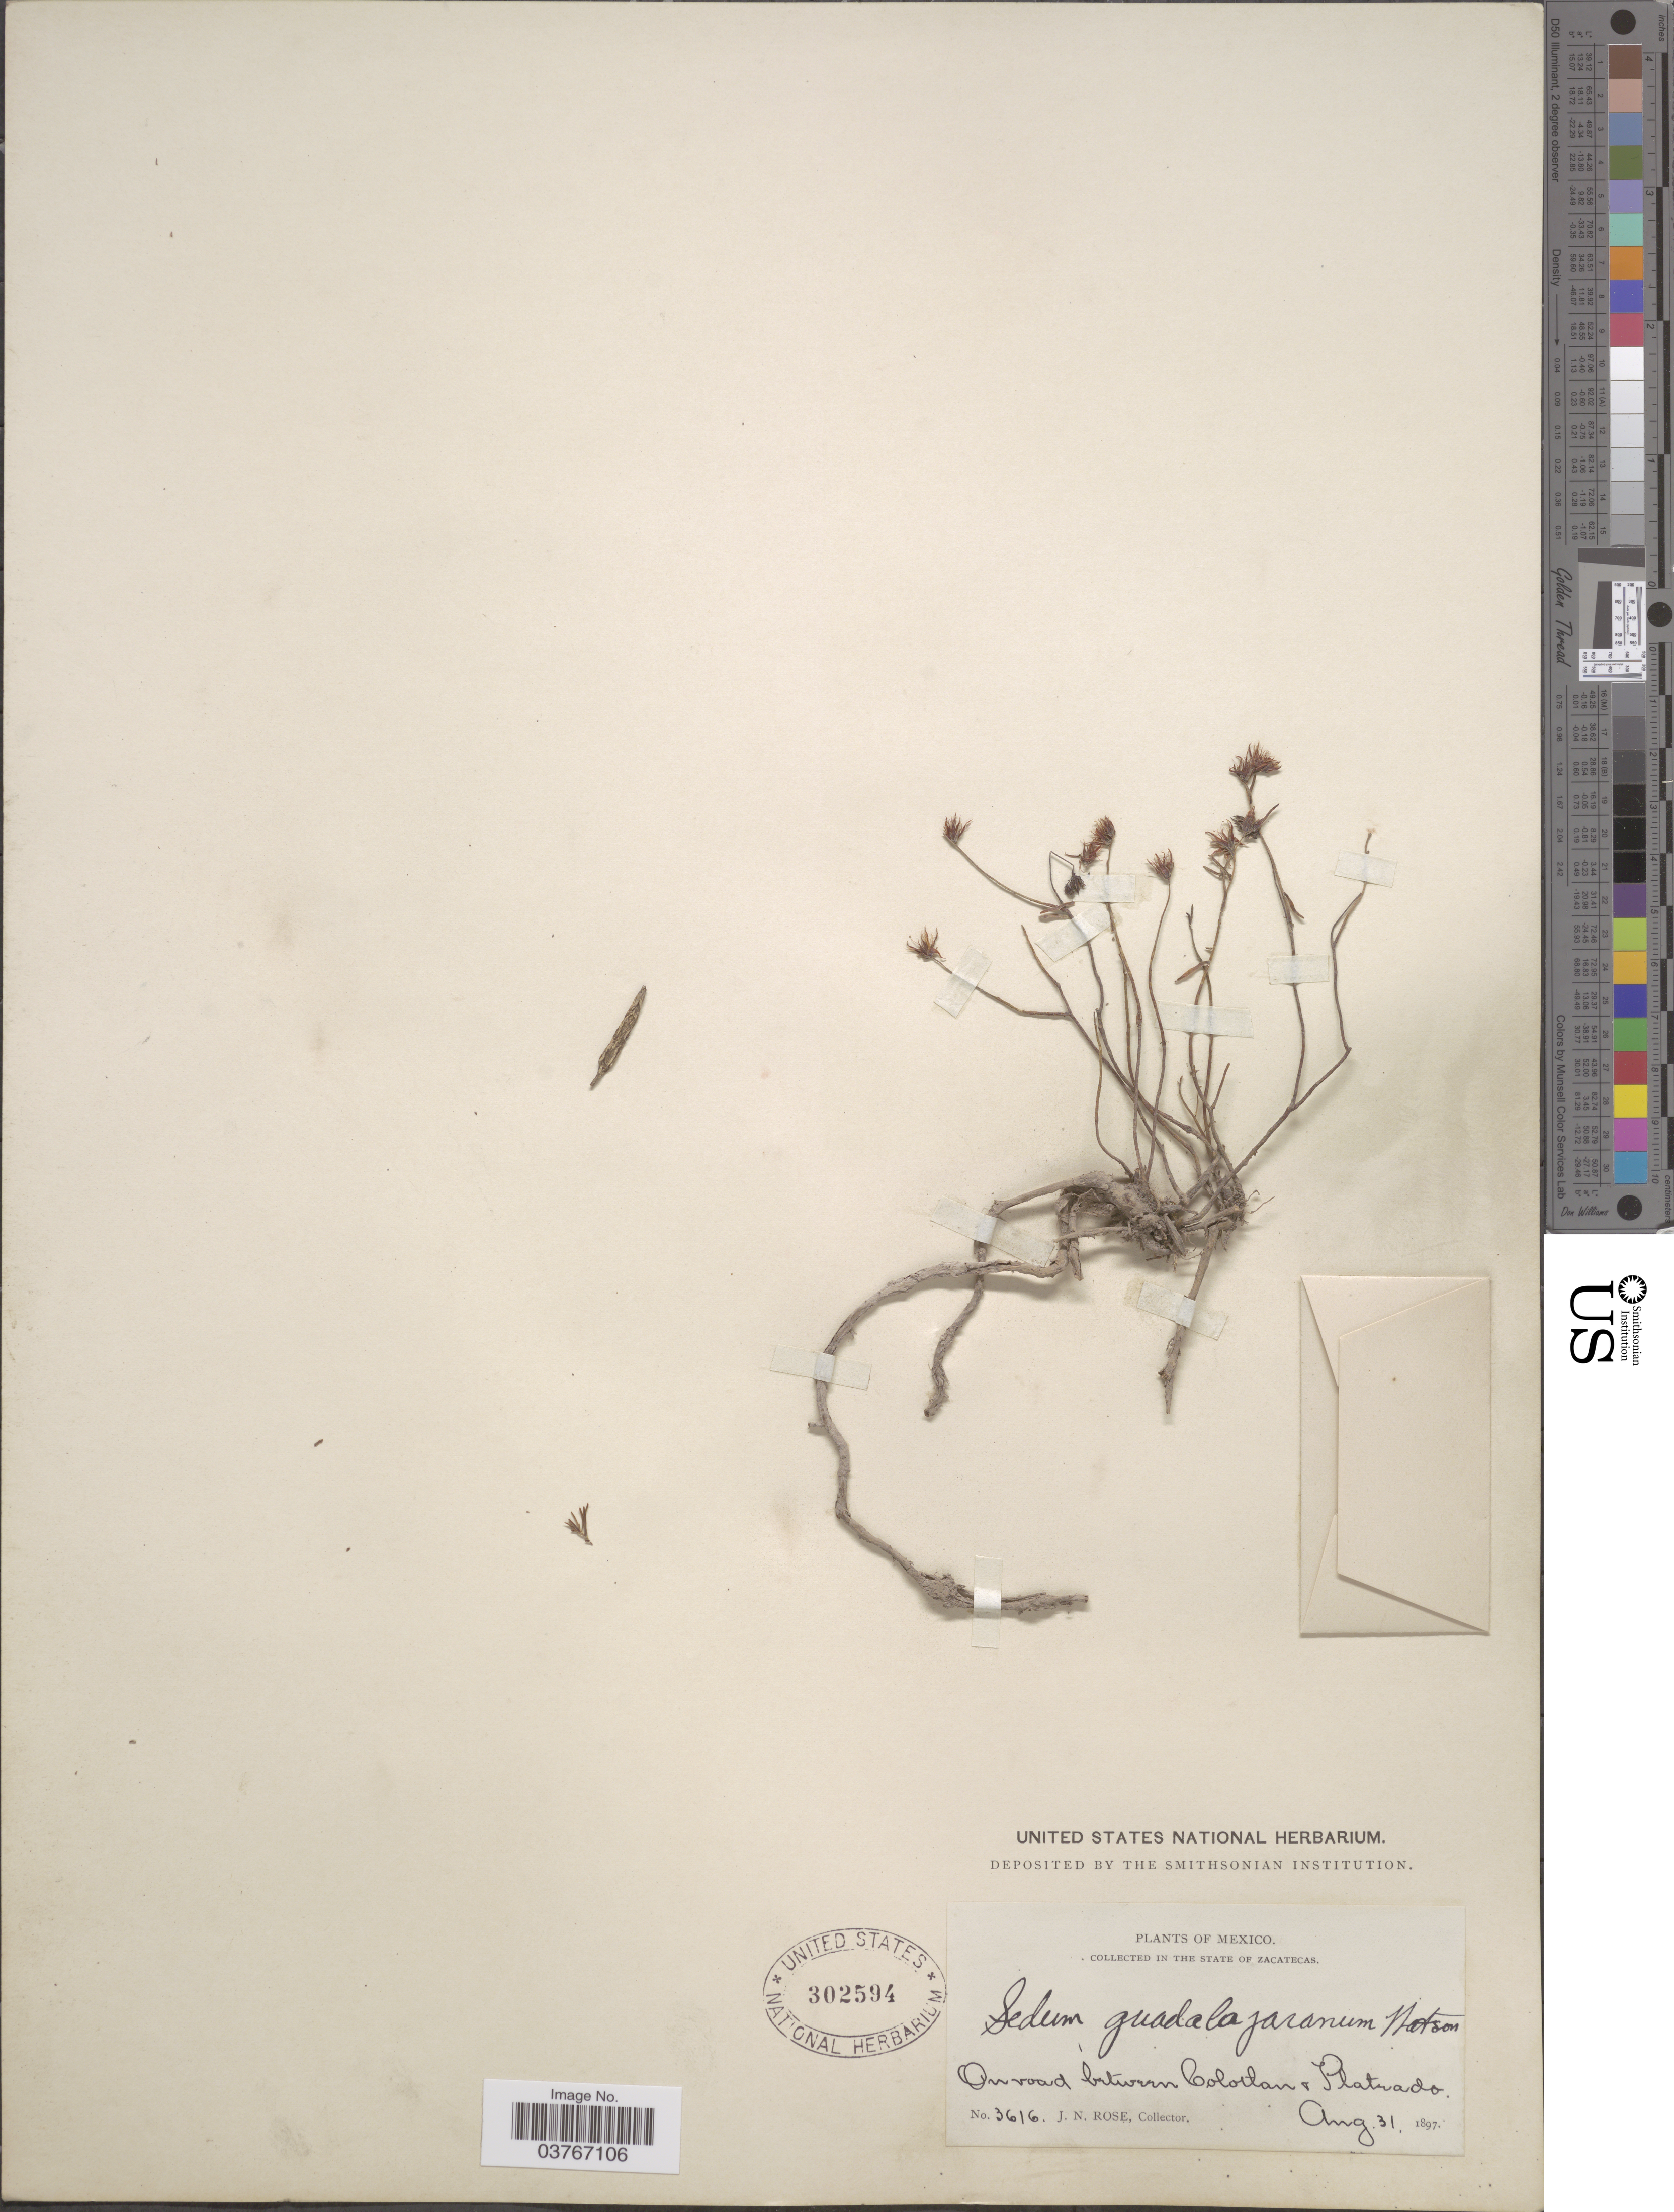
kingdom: Plantae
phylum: Tracheophyta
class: Magnoliopsida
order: Saxifragales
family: Crassulaceae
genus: Sedum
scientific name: Sedum guadalajaranum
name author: S. Watson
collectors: J. N. Rose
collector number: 3616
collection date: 1897-08-31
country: Mexico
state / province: Zacatecas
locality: In The State of Zacatecas. On road between Colotlan & Plateado.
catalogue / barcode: US 302594